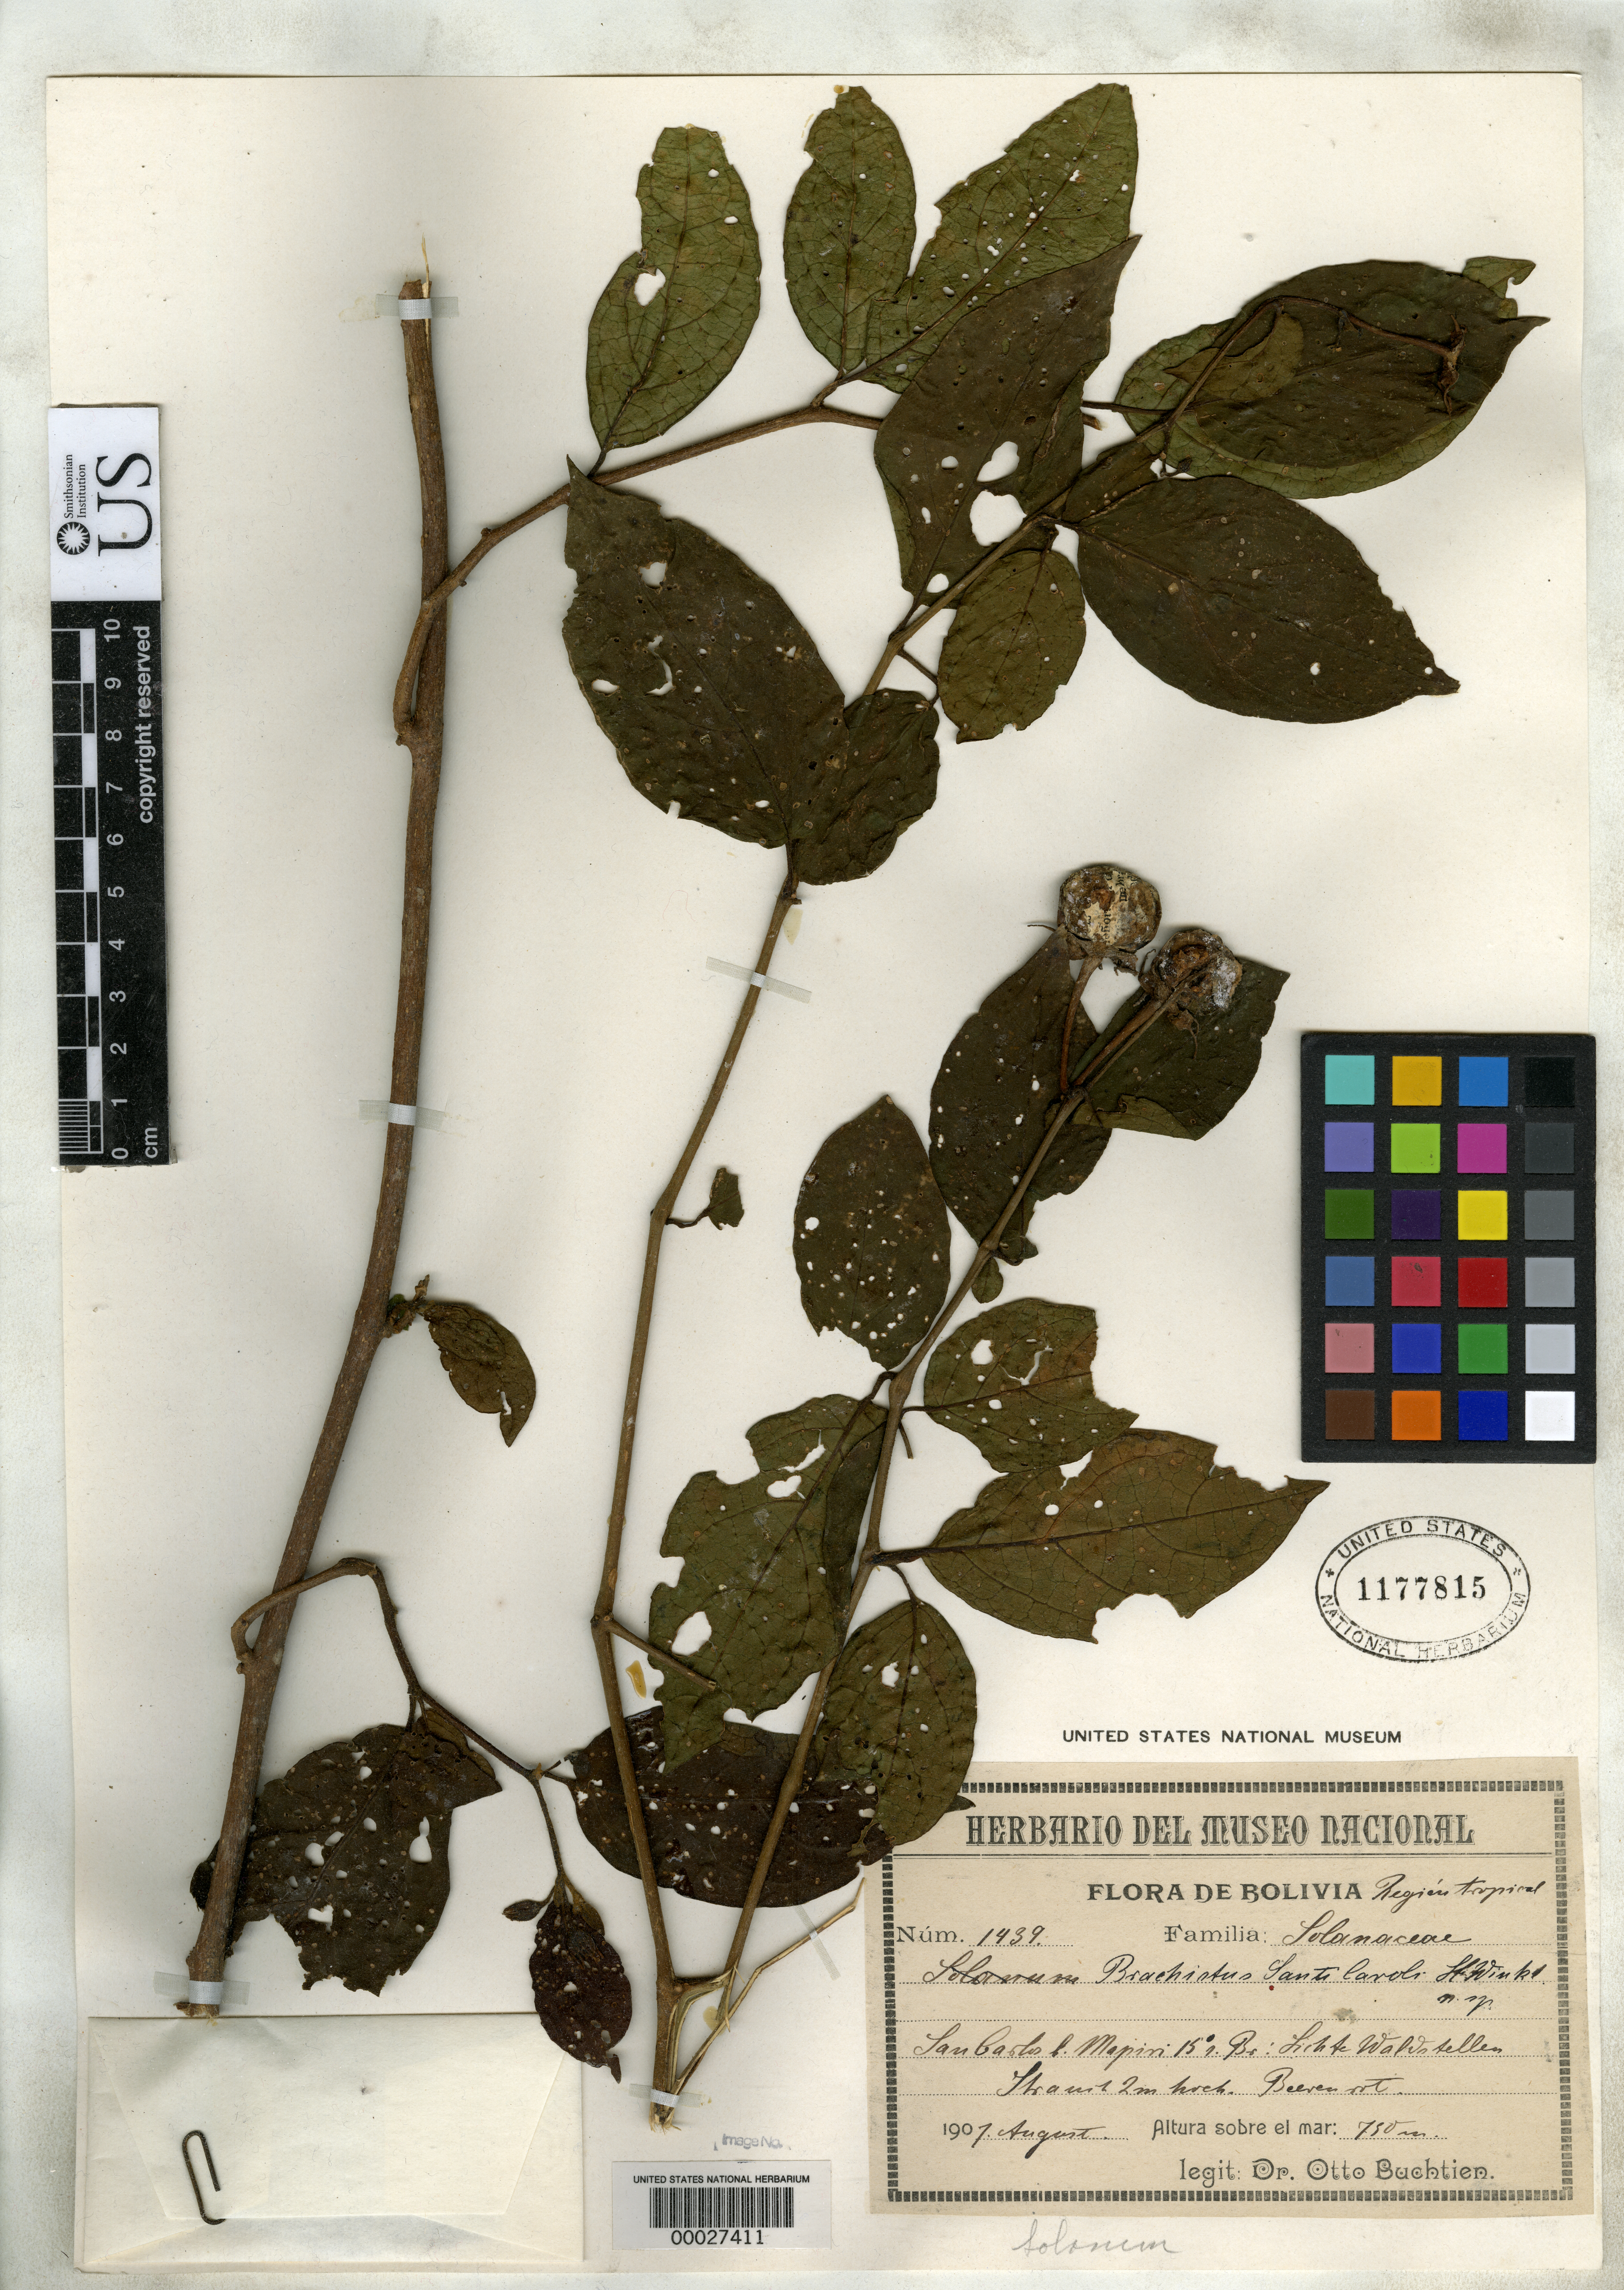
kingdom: Plantae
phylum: Tracheophyta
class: Magnoliopsida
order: Solanales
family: Solanaceae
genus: Brachistus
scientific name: Brachistus sancti-caroli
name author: H.J.P. Winkl.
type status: Isotype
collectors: O. Buchtien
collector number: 1439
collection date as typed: Aug 1907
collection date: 1907-08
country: Bolivia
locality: Mapiri, San Carlos.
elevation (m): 750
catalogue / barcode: US 1177815